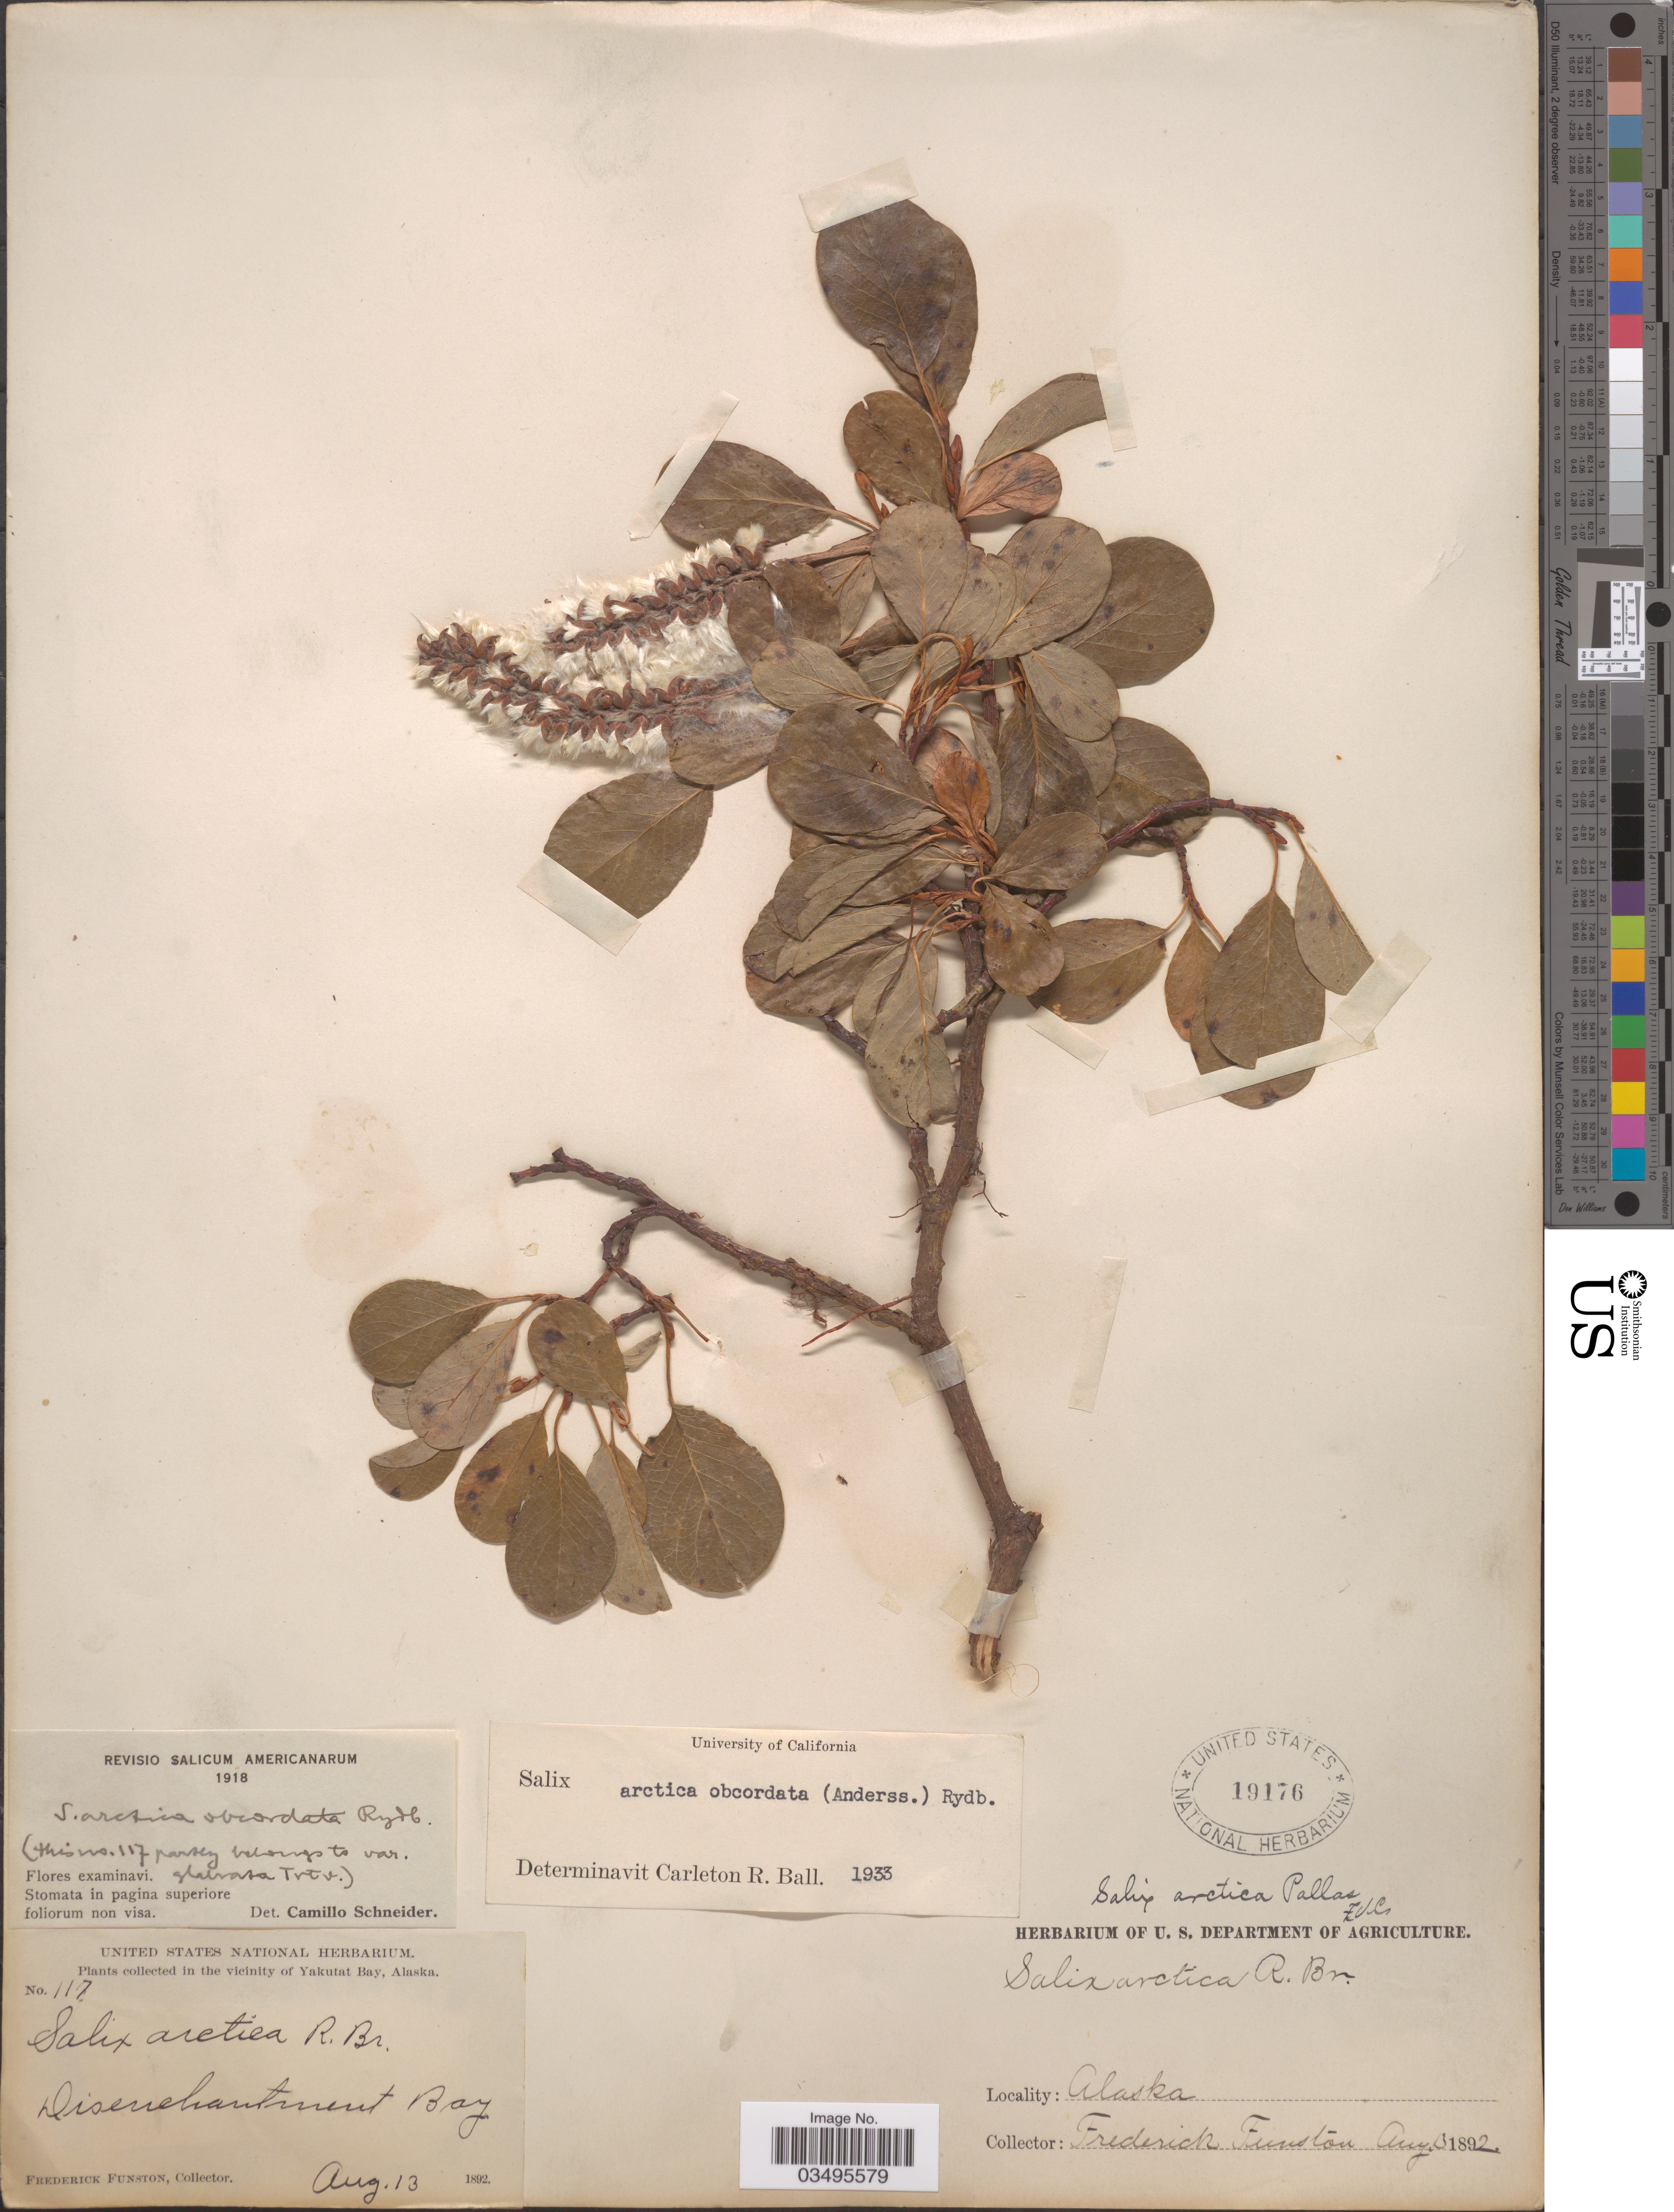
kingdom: Plantae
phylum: Tracheophyta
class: Magnoliopsida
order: Malpighiales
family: Salicaceae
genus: Salix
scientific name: Salix arctica var. obcordata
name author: (Andersson) Rydb.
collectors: F. Funston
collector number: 117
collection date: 1892-08-13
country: United States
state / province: Alaska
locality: In the vicinity of Yakutat Bay. Disenchantment Bay.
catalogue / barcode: US 19176